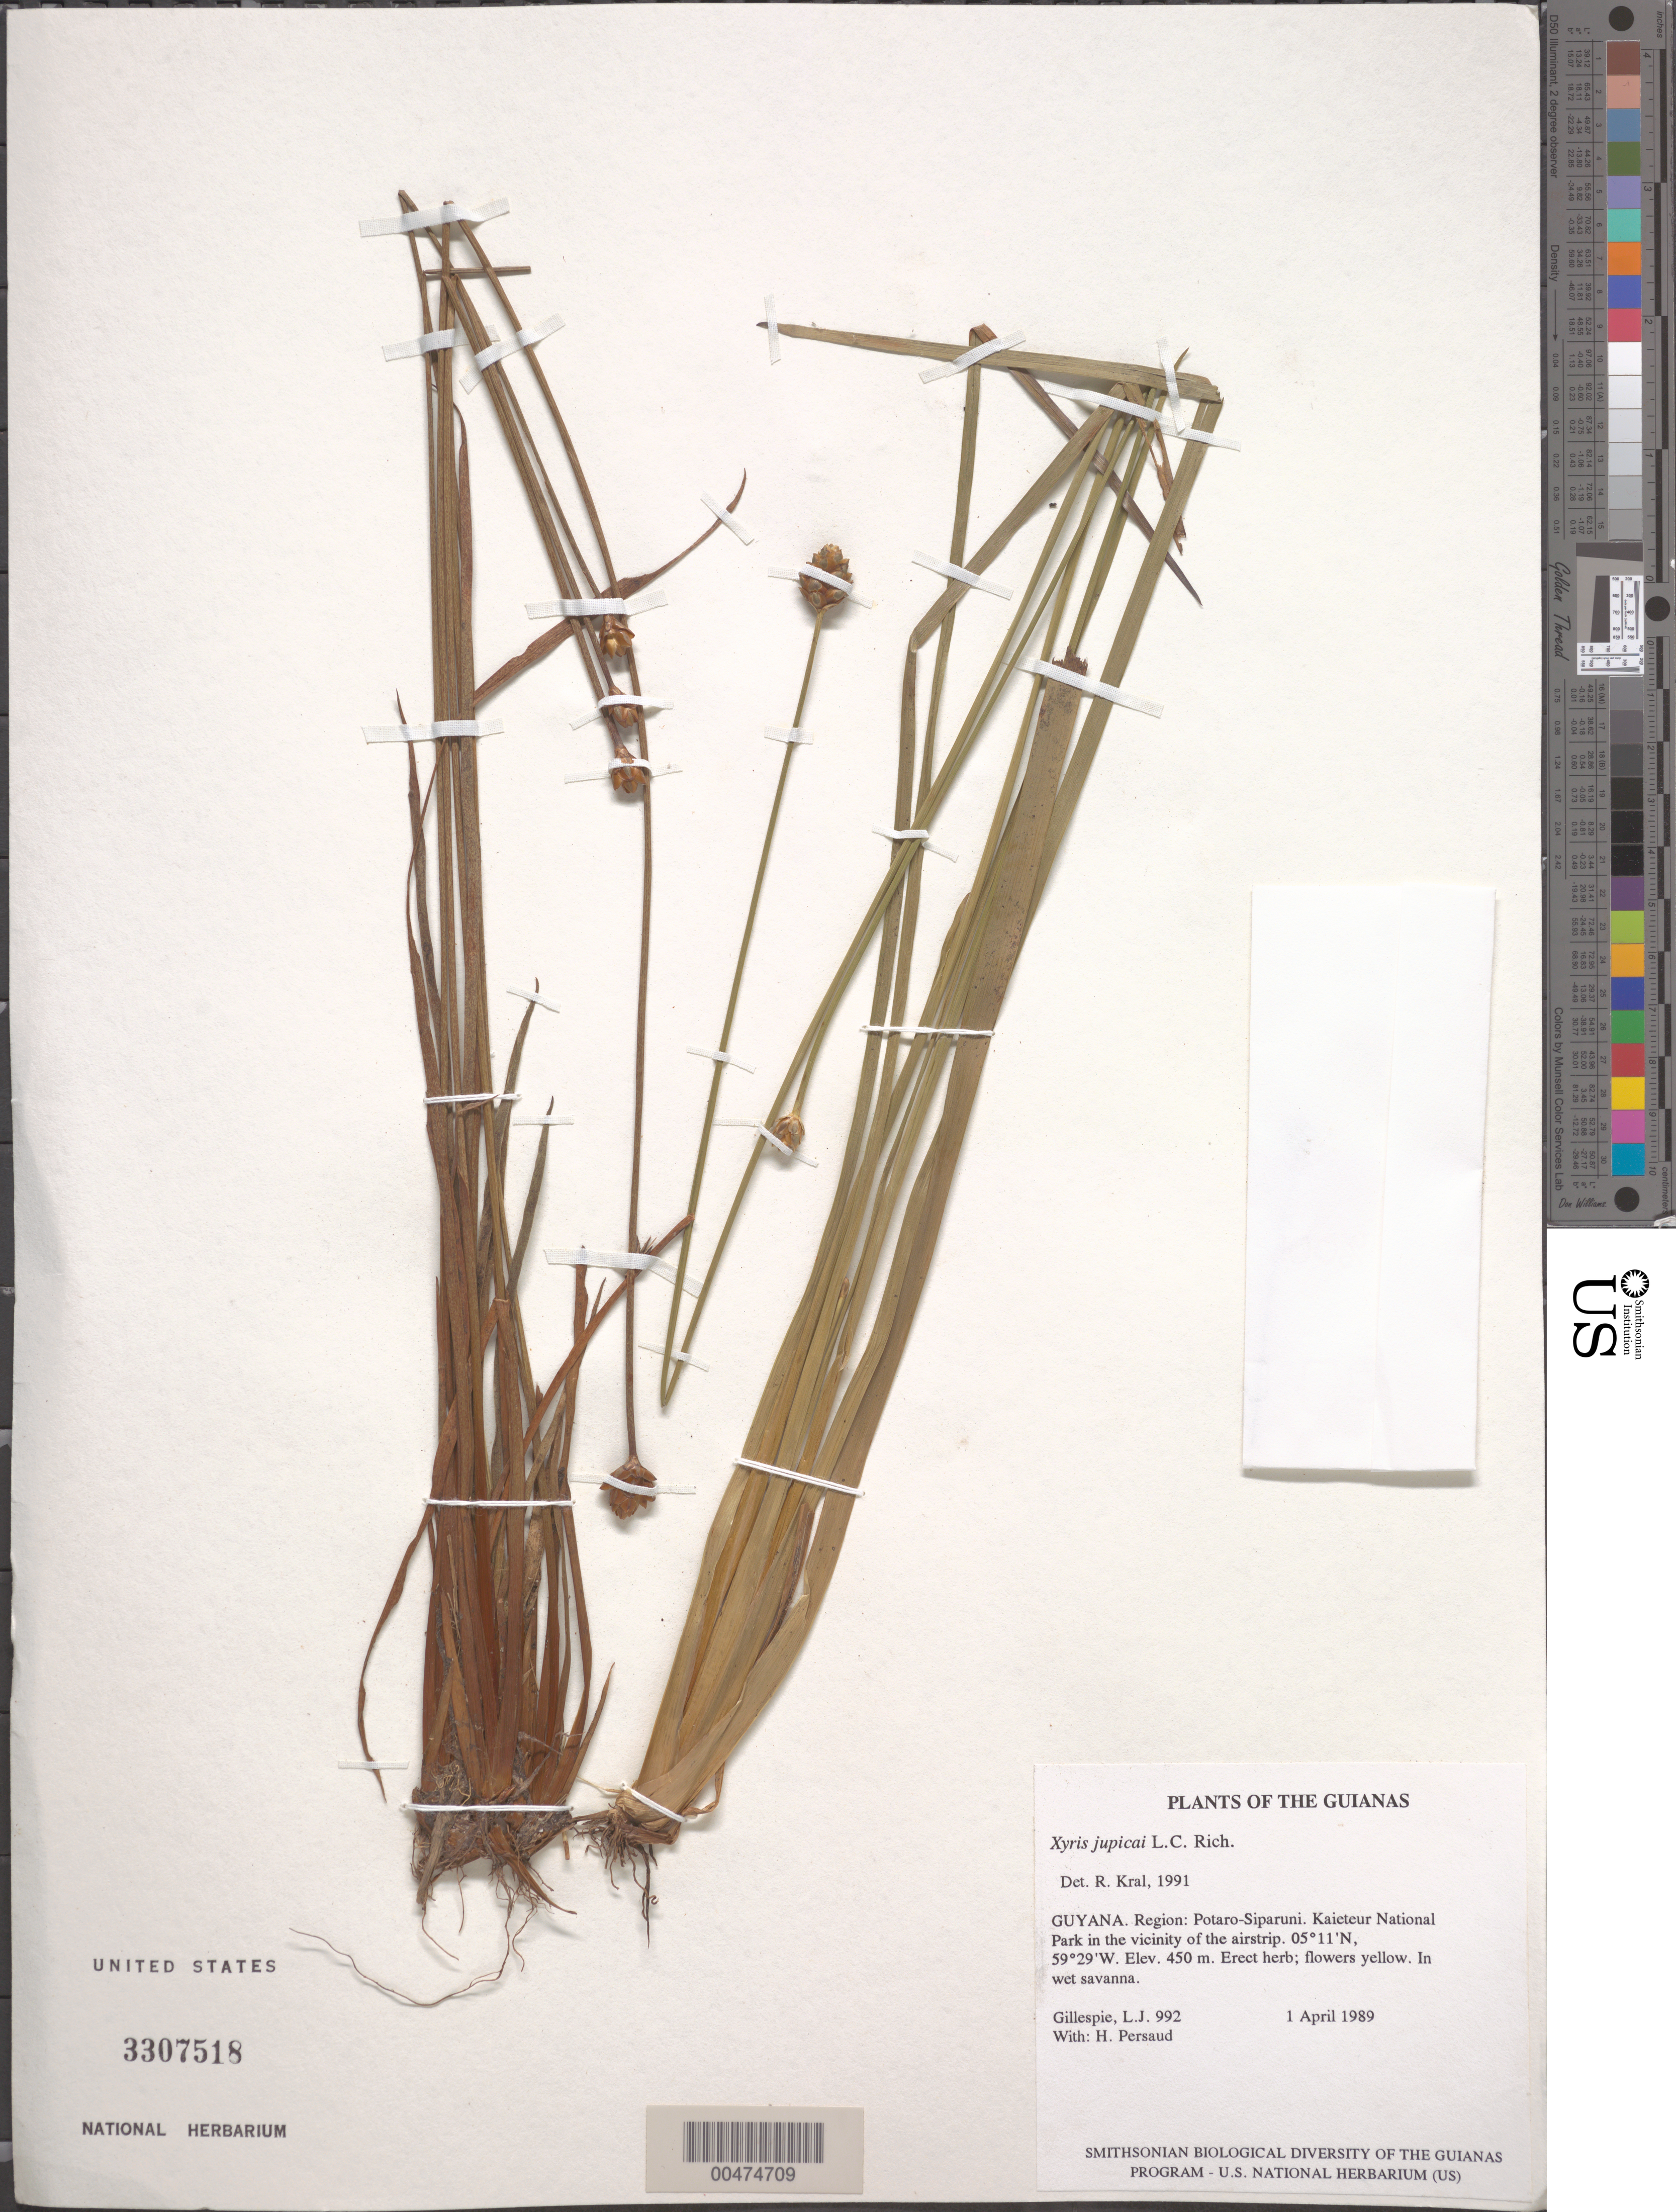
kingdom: Plantae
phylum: Tracheophyta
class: Liliopsida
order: Poales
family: Xyridaceae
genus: Xyris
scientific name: Xyris jupicai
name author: Rich.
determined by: Kral, Robert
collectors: L. J. Gillespie & H. Persaud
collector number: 992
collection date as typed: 1 April 1989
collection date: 1989-04-01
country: Guyana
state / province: Potaro-Siparuni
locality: Kaieteur National Park in the vicinity of the airstrip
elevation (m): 450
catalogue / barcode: US 3307518